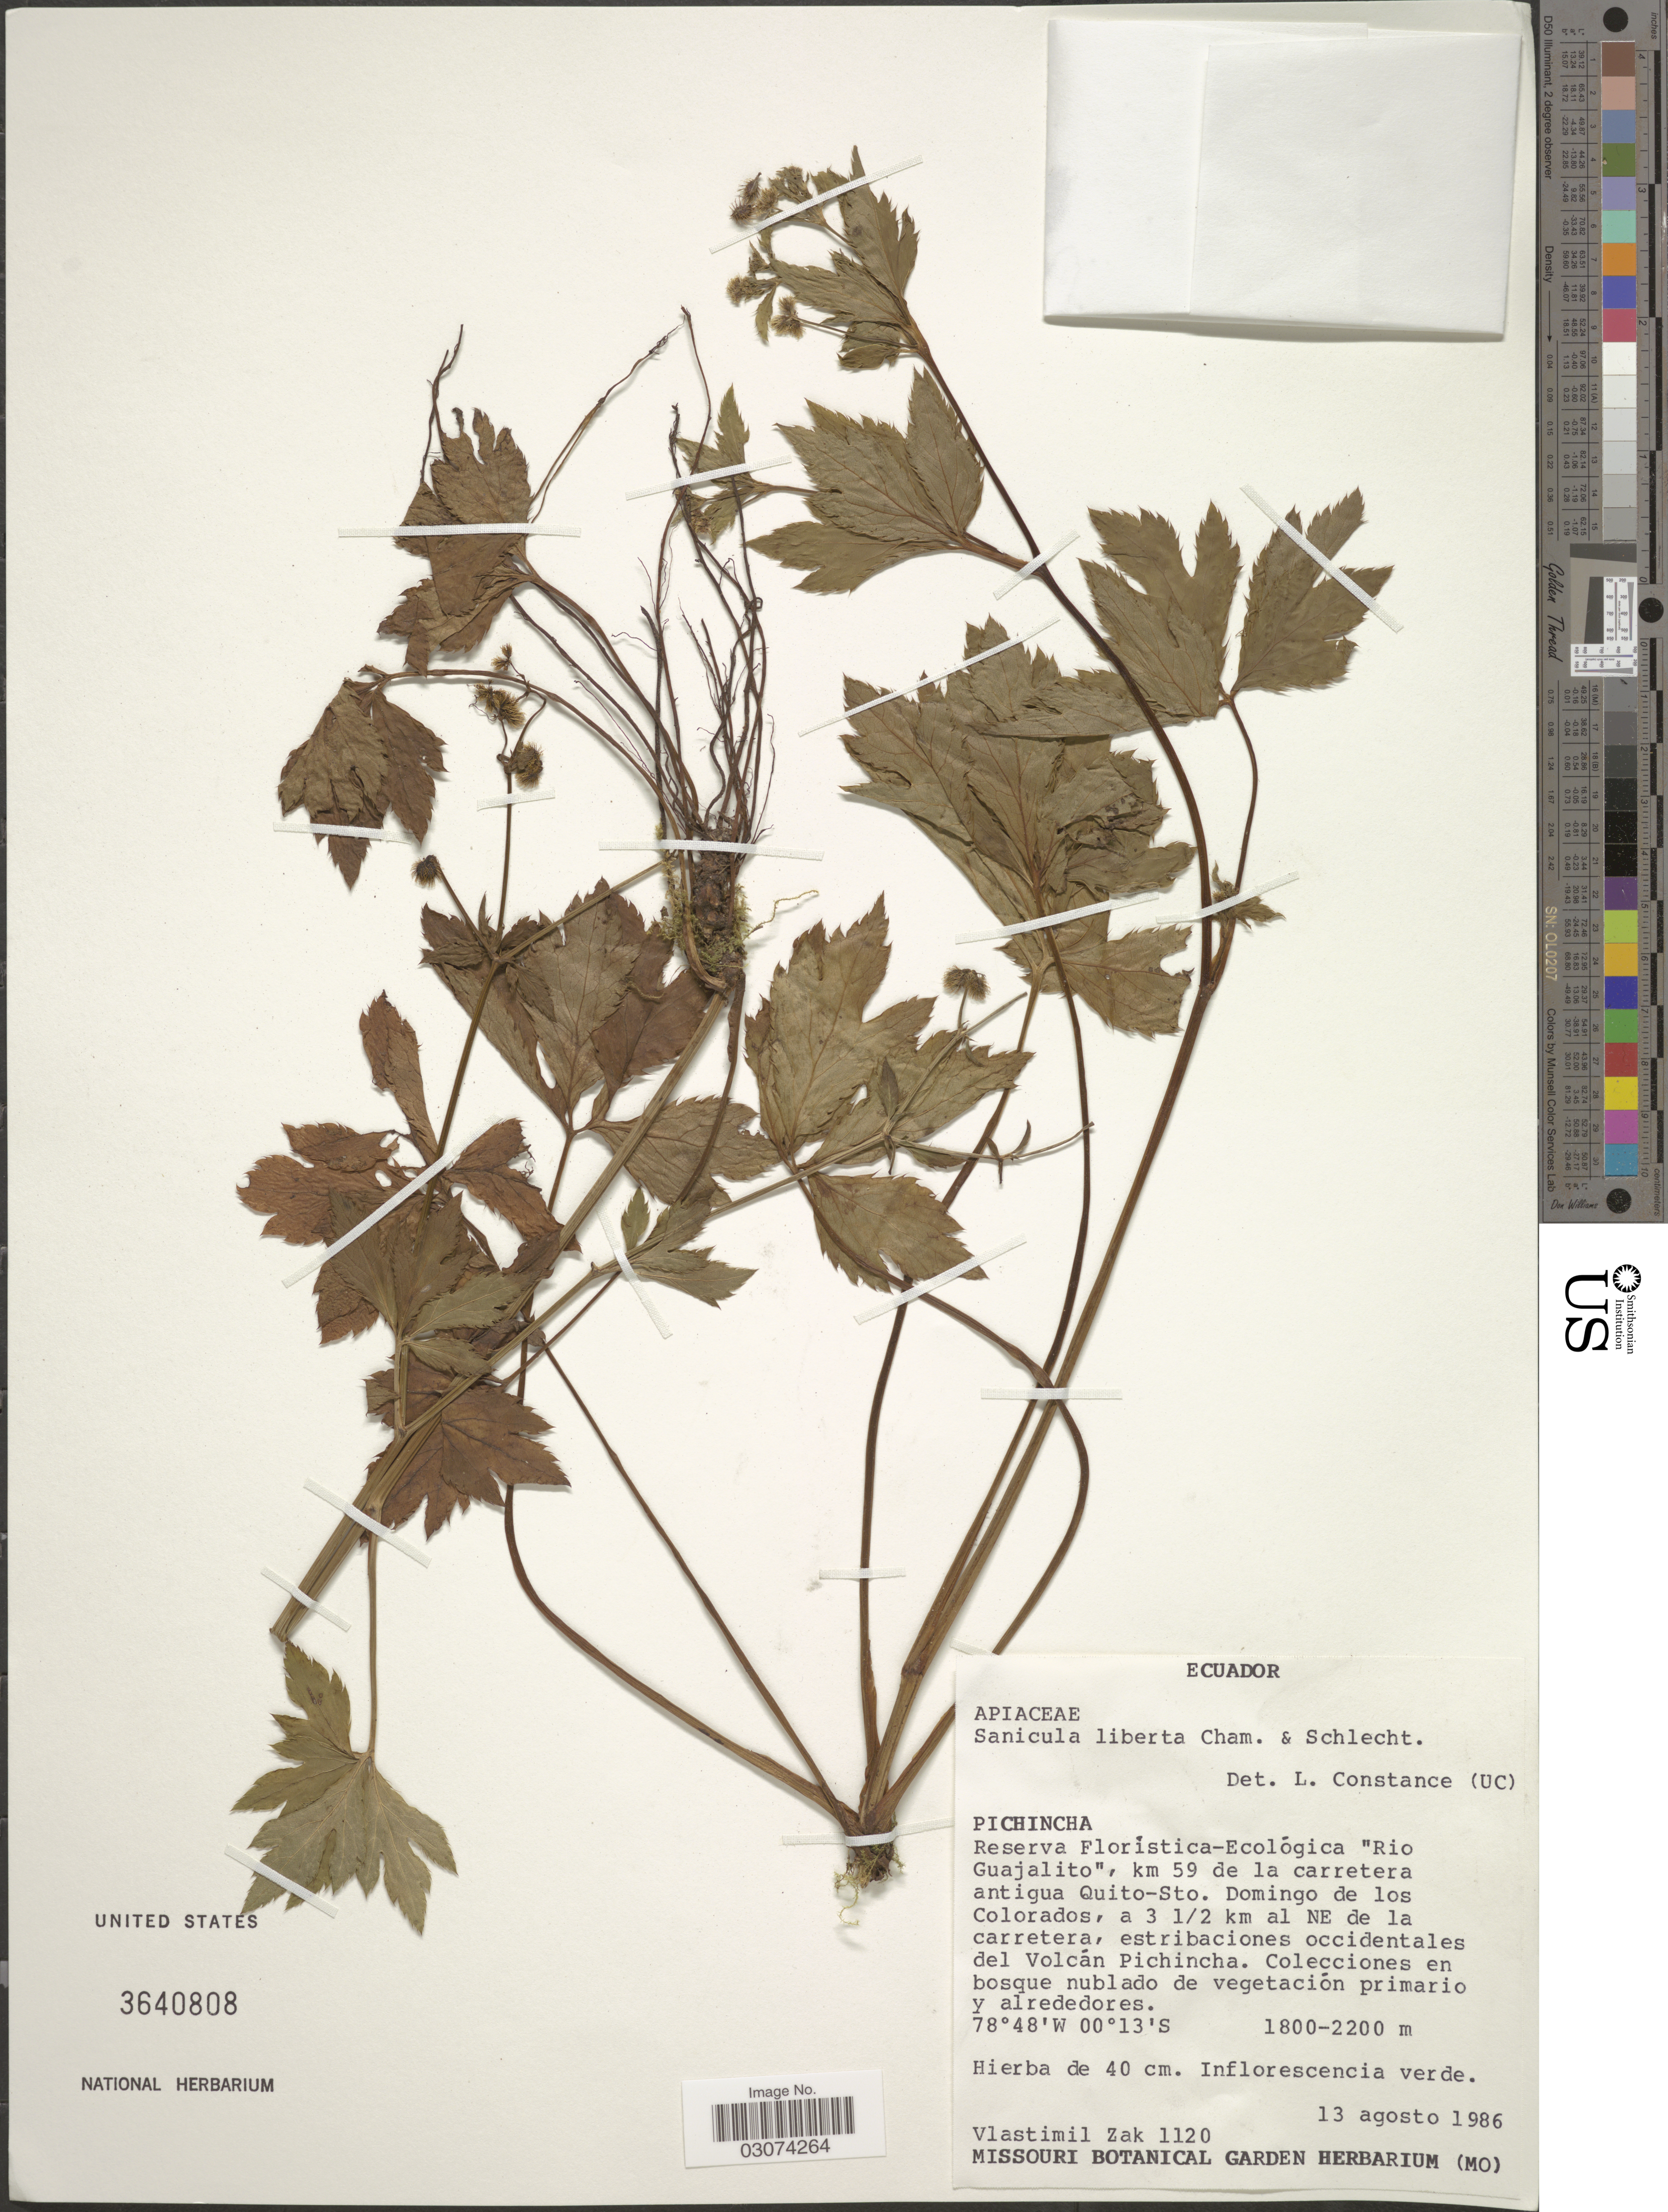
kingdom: Plantae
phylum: Tracheophyta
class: Magnoliopsida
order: Apiales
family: Apiaceae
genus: Sanicula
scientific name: Sanicula liberta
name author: Cham. & Schltdl.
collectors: V. Zak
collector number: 1120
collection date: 1986-08-13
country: Ecuador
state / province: Pichincha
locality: Reserva Floristica-Ecológica "Rio Guajalito", km 59 de la carretera antigua Quito-Sto. Domingo de los Colorados, a 3 ½ km al NE de la carretera, estribaciones occidentales del Volcán Pichincha.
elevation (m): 1800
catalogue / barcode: US 3640808